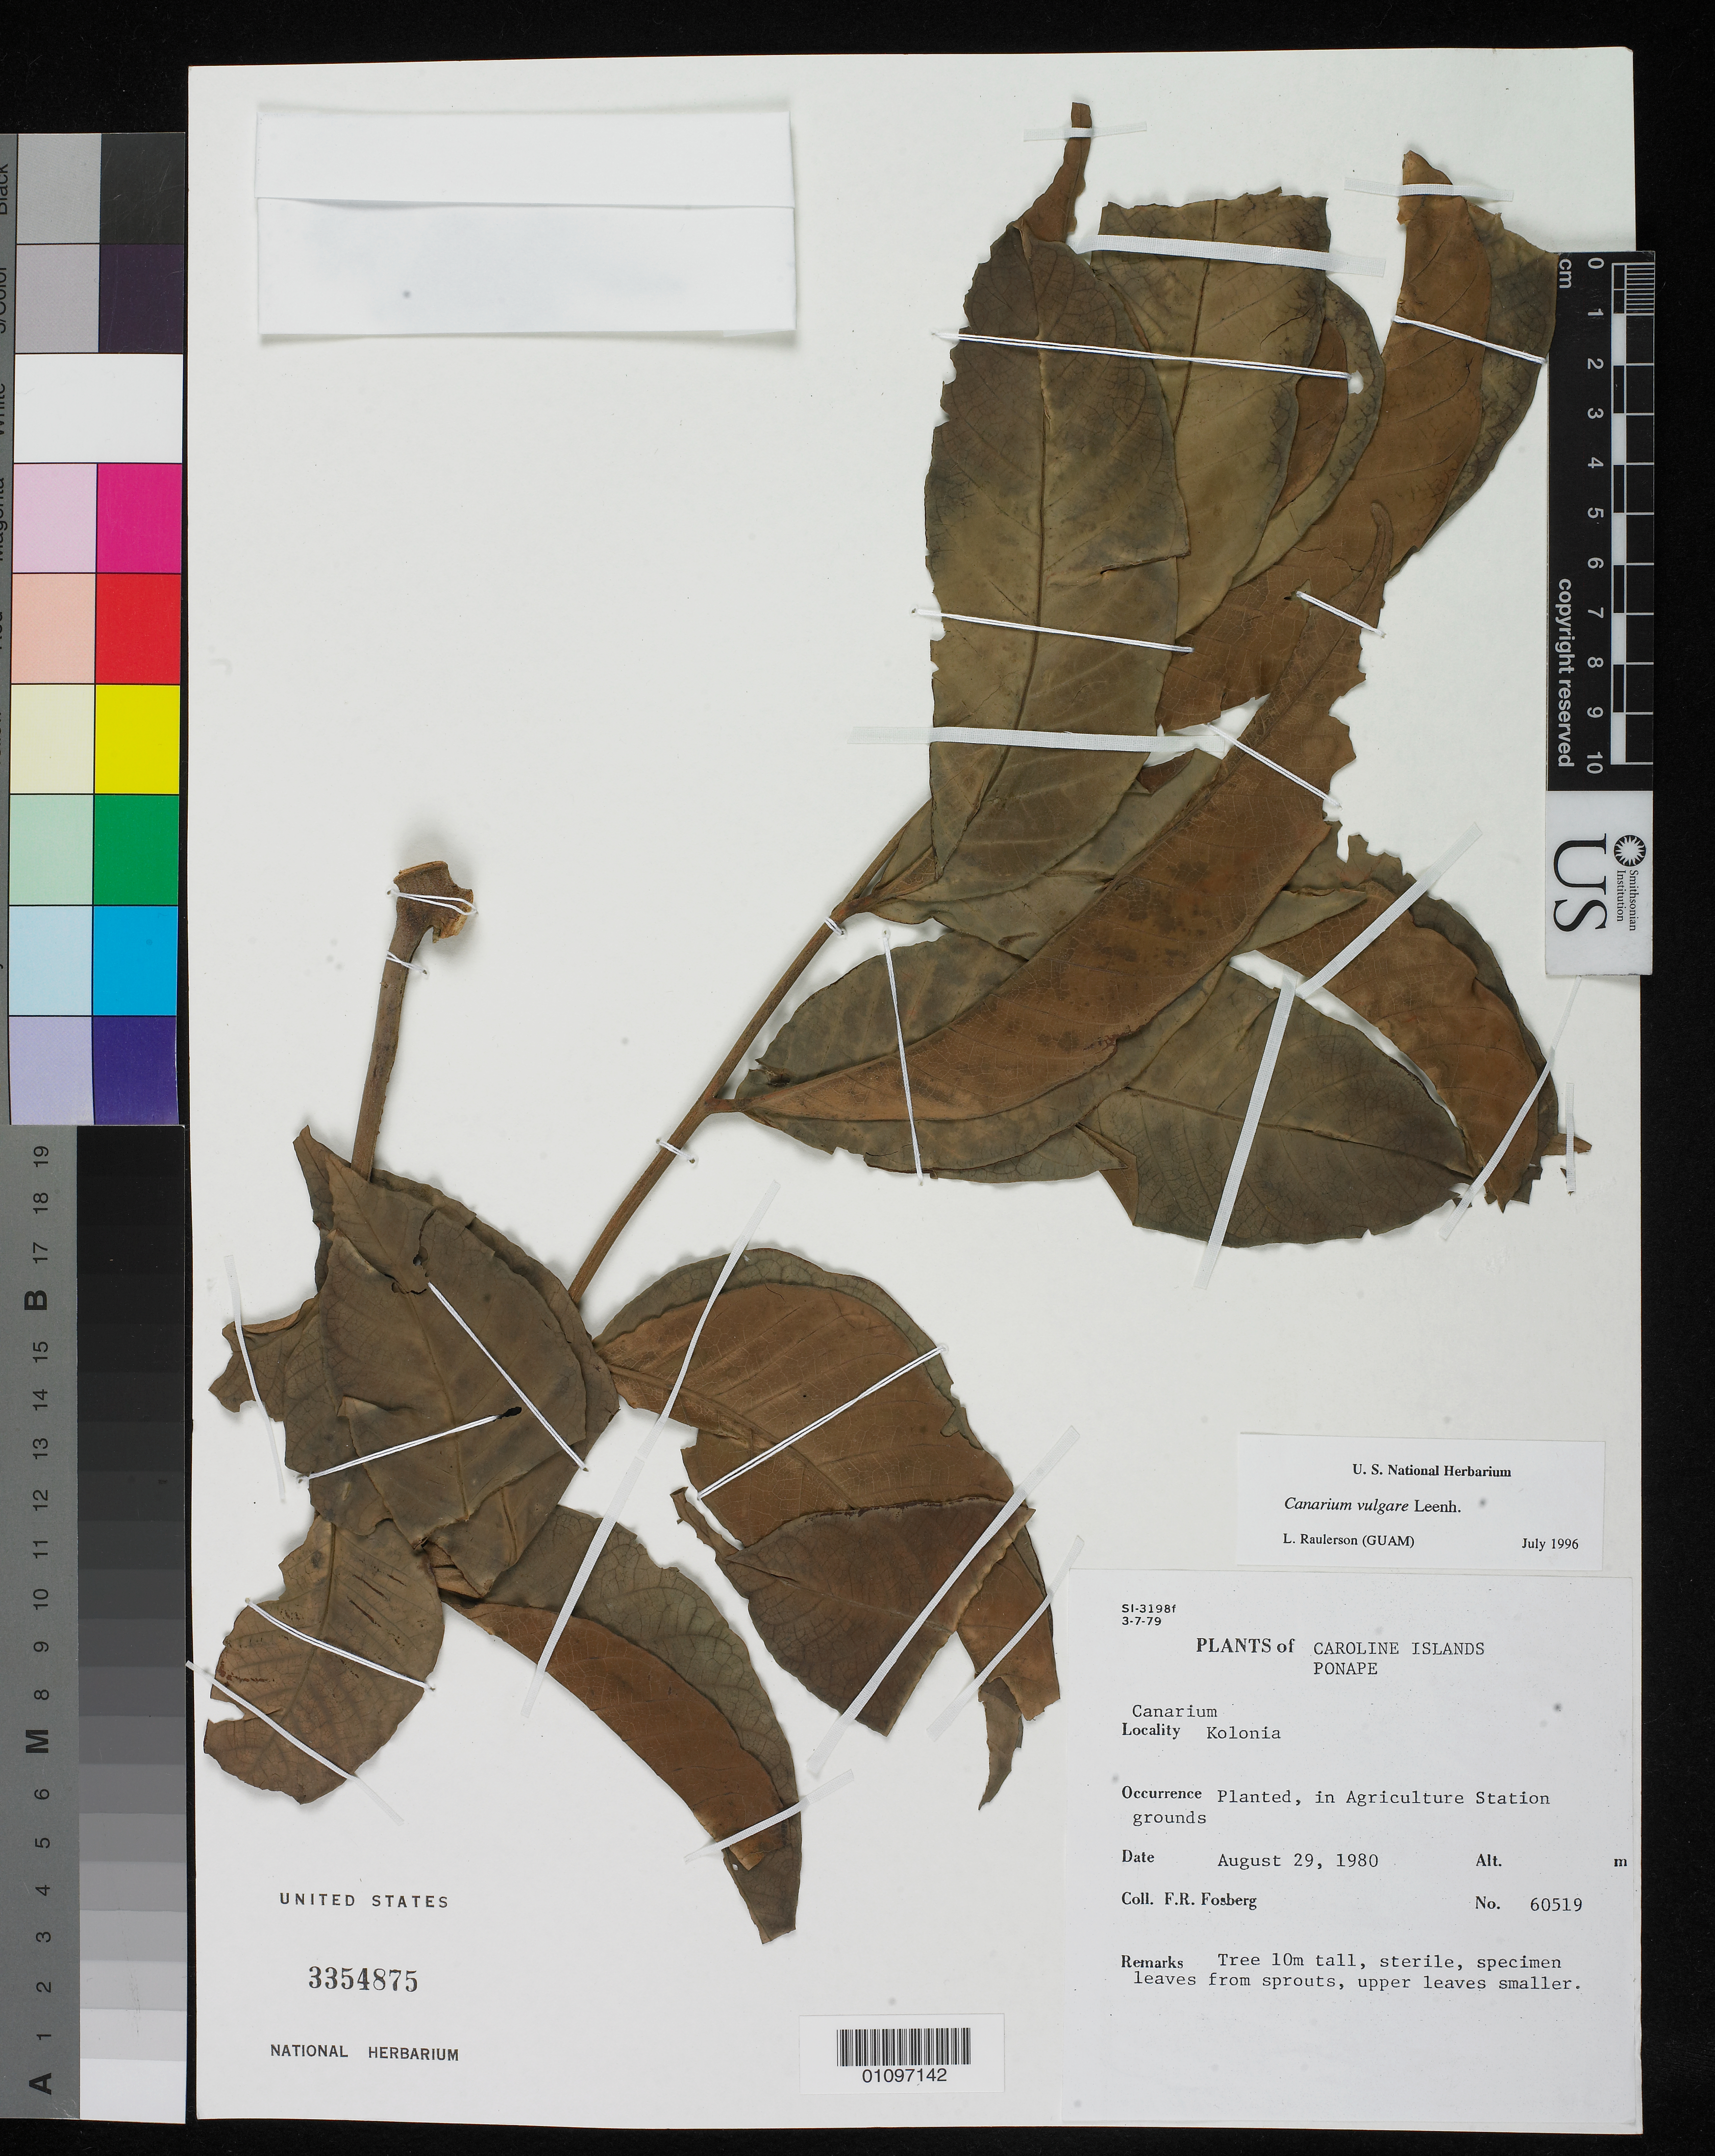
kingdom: Plantae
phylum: Tracheophyta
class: Magnoliopsida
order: Sapindales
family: Burseraceae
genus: Canarium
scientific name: Canarium vulgare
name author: Leenh.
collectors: F. R. Fosberg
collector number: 60519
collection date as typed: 29 Aug 1980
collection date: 1980-08-29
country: Micronesia, Federated States of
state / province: Pohnpei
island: Pohnpei [Ponape]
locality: Kolonia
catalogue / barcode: US 3354875